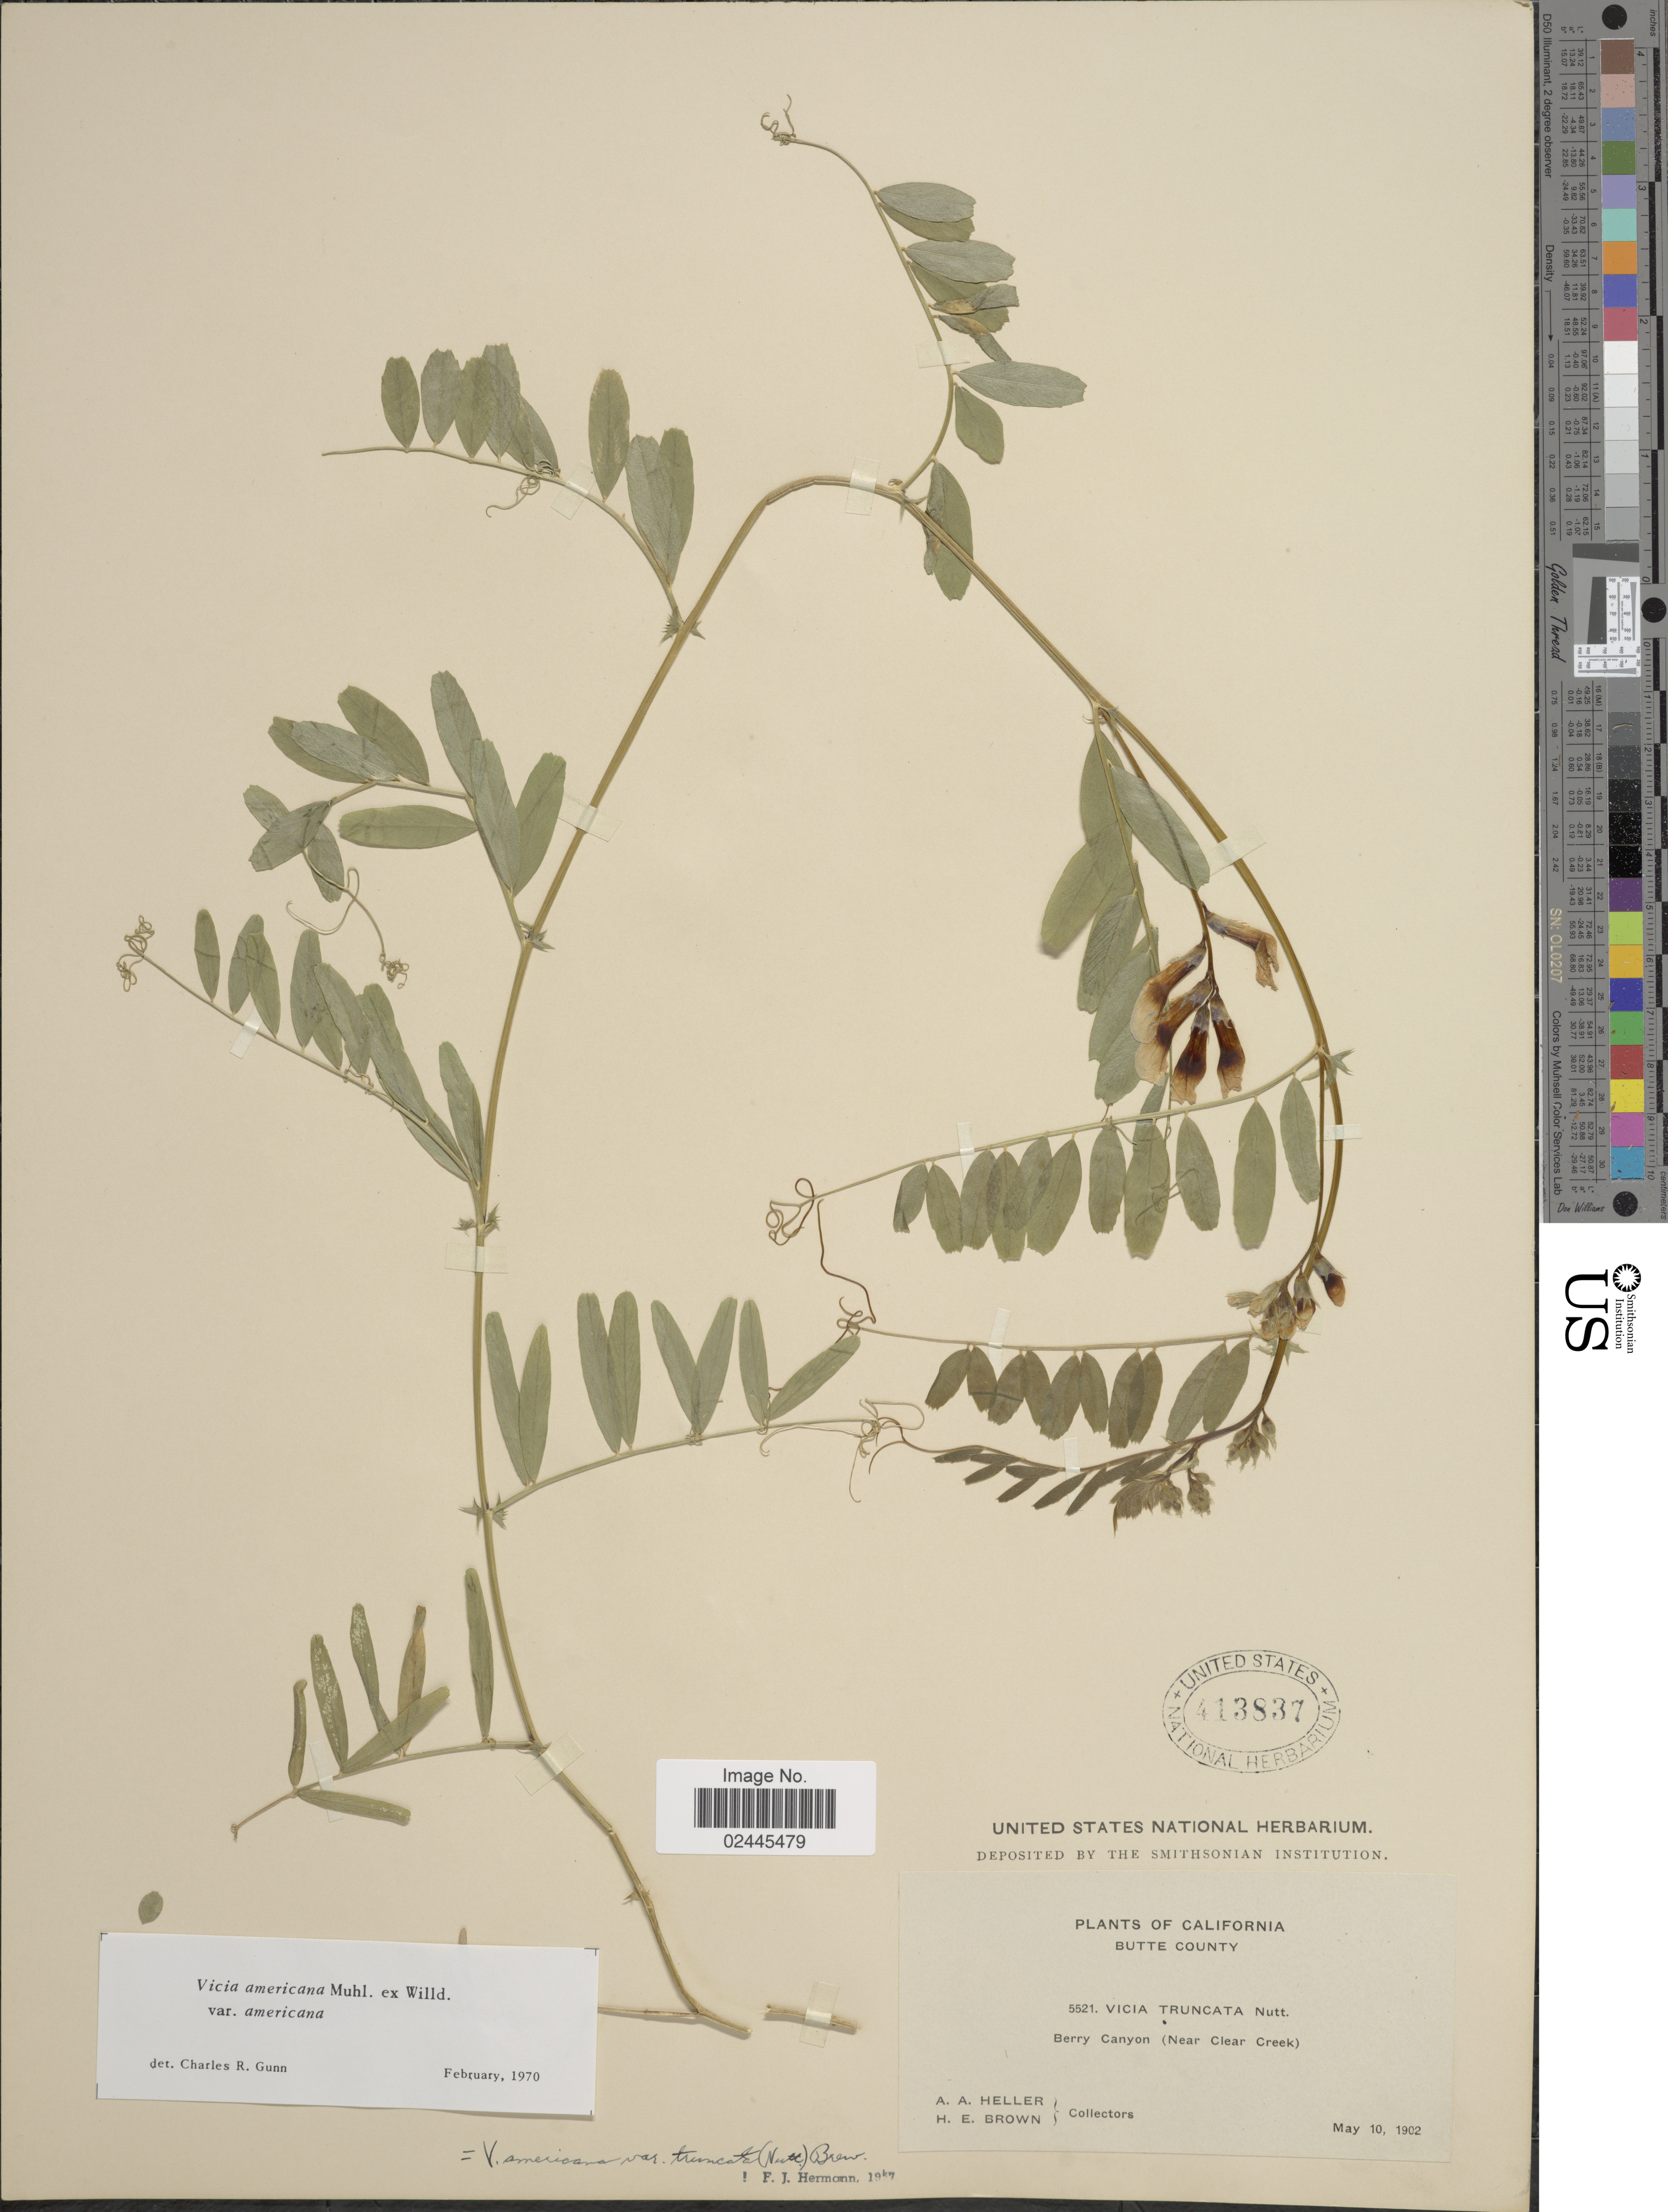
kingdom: Plantae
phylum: Tracheophyta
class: Magnoliopsida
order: Fabales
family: Fabaceae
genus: Vicia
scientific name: Vicia americana var. americana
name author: Muhl. ex Willd.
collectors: A. A. Heller & H. E. Brown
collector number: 5521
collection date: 1902-05-10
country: United States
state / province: California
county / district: Butte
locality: Butte County. Berry Canyon (Near Clear Creek)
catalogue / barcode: US 413837